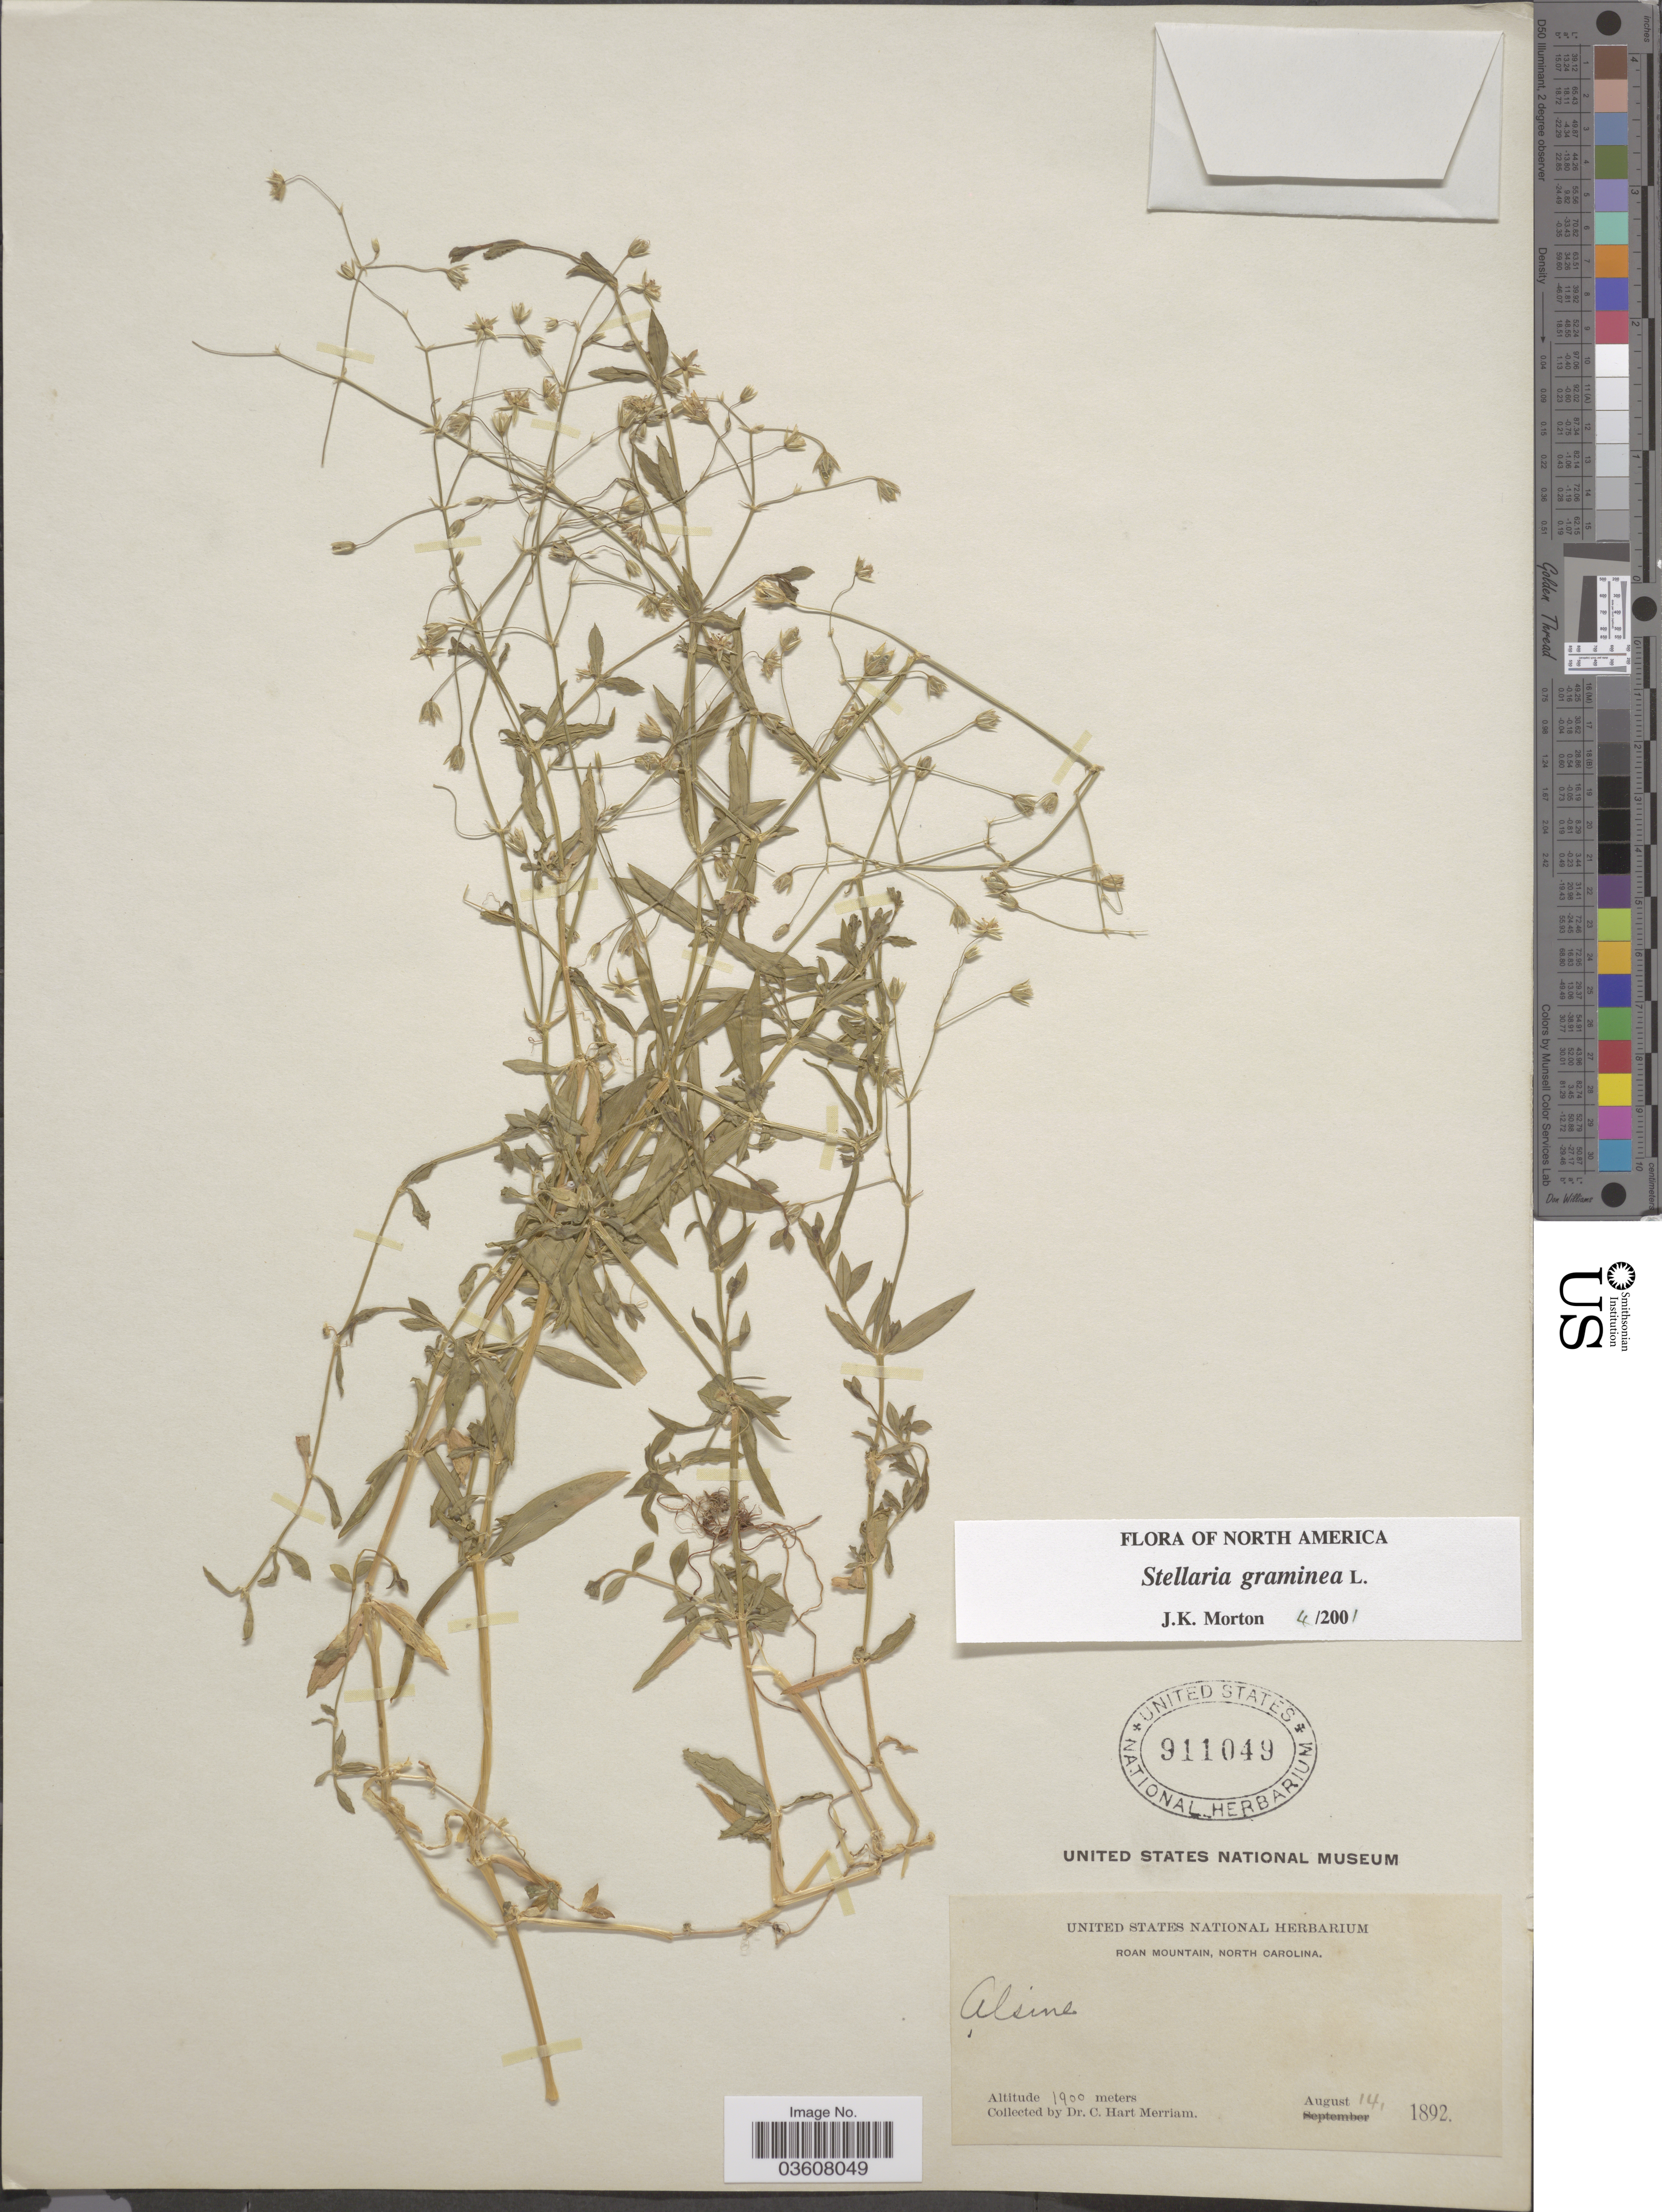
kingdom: Plantae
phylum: Tracheophyta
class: Magnoliopsida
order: Caryophyllales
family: Caryophyllaceae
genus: Stellaria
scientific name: Stellaria graminea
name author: L.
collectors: C. Merriam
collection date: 1892-08-14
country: United States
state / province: North Carolina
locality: Roan Mountain.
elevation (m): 1900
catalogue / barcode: US 911049